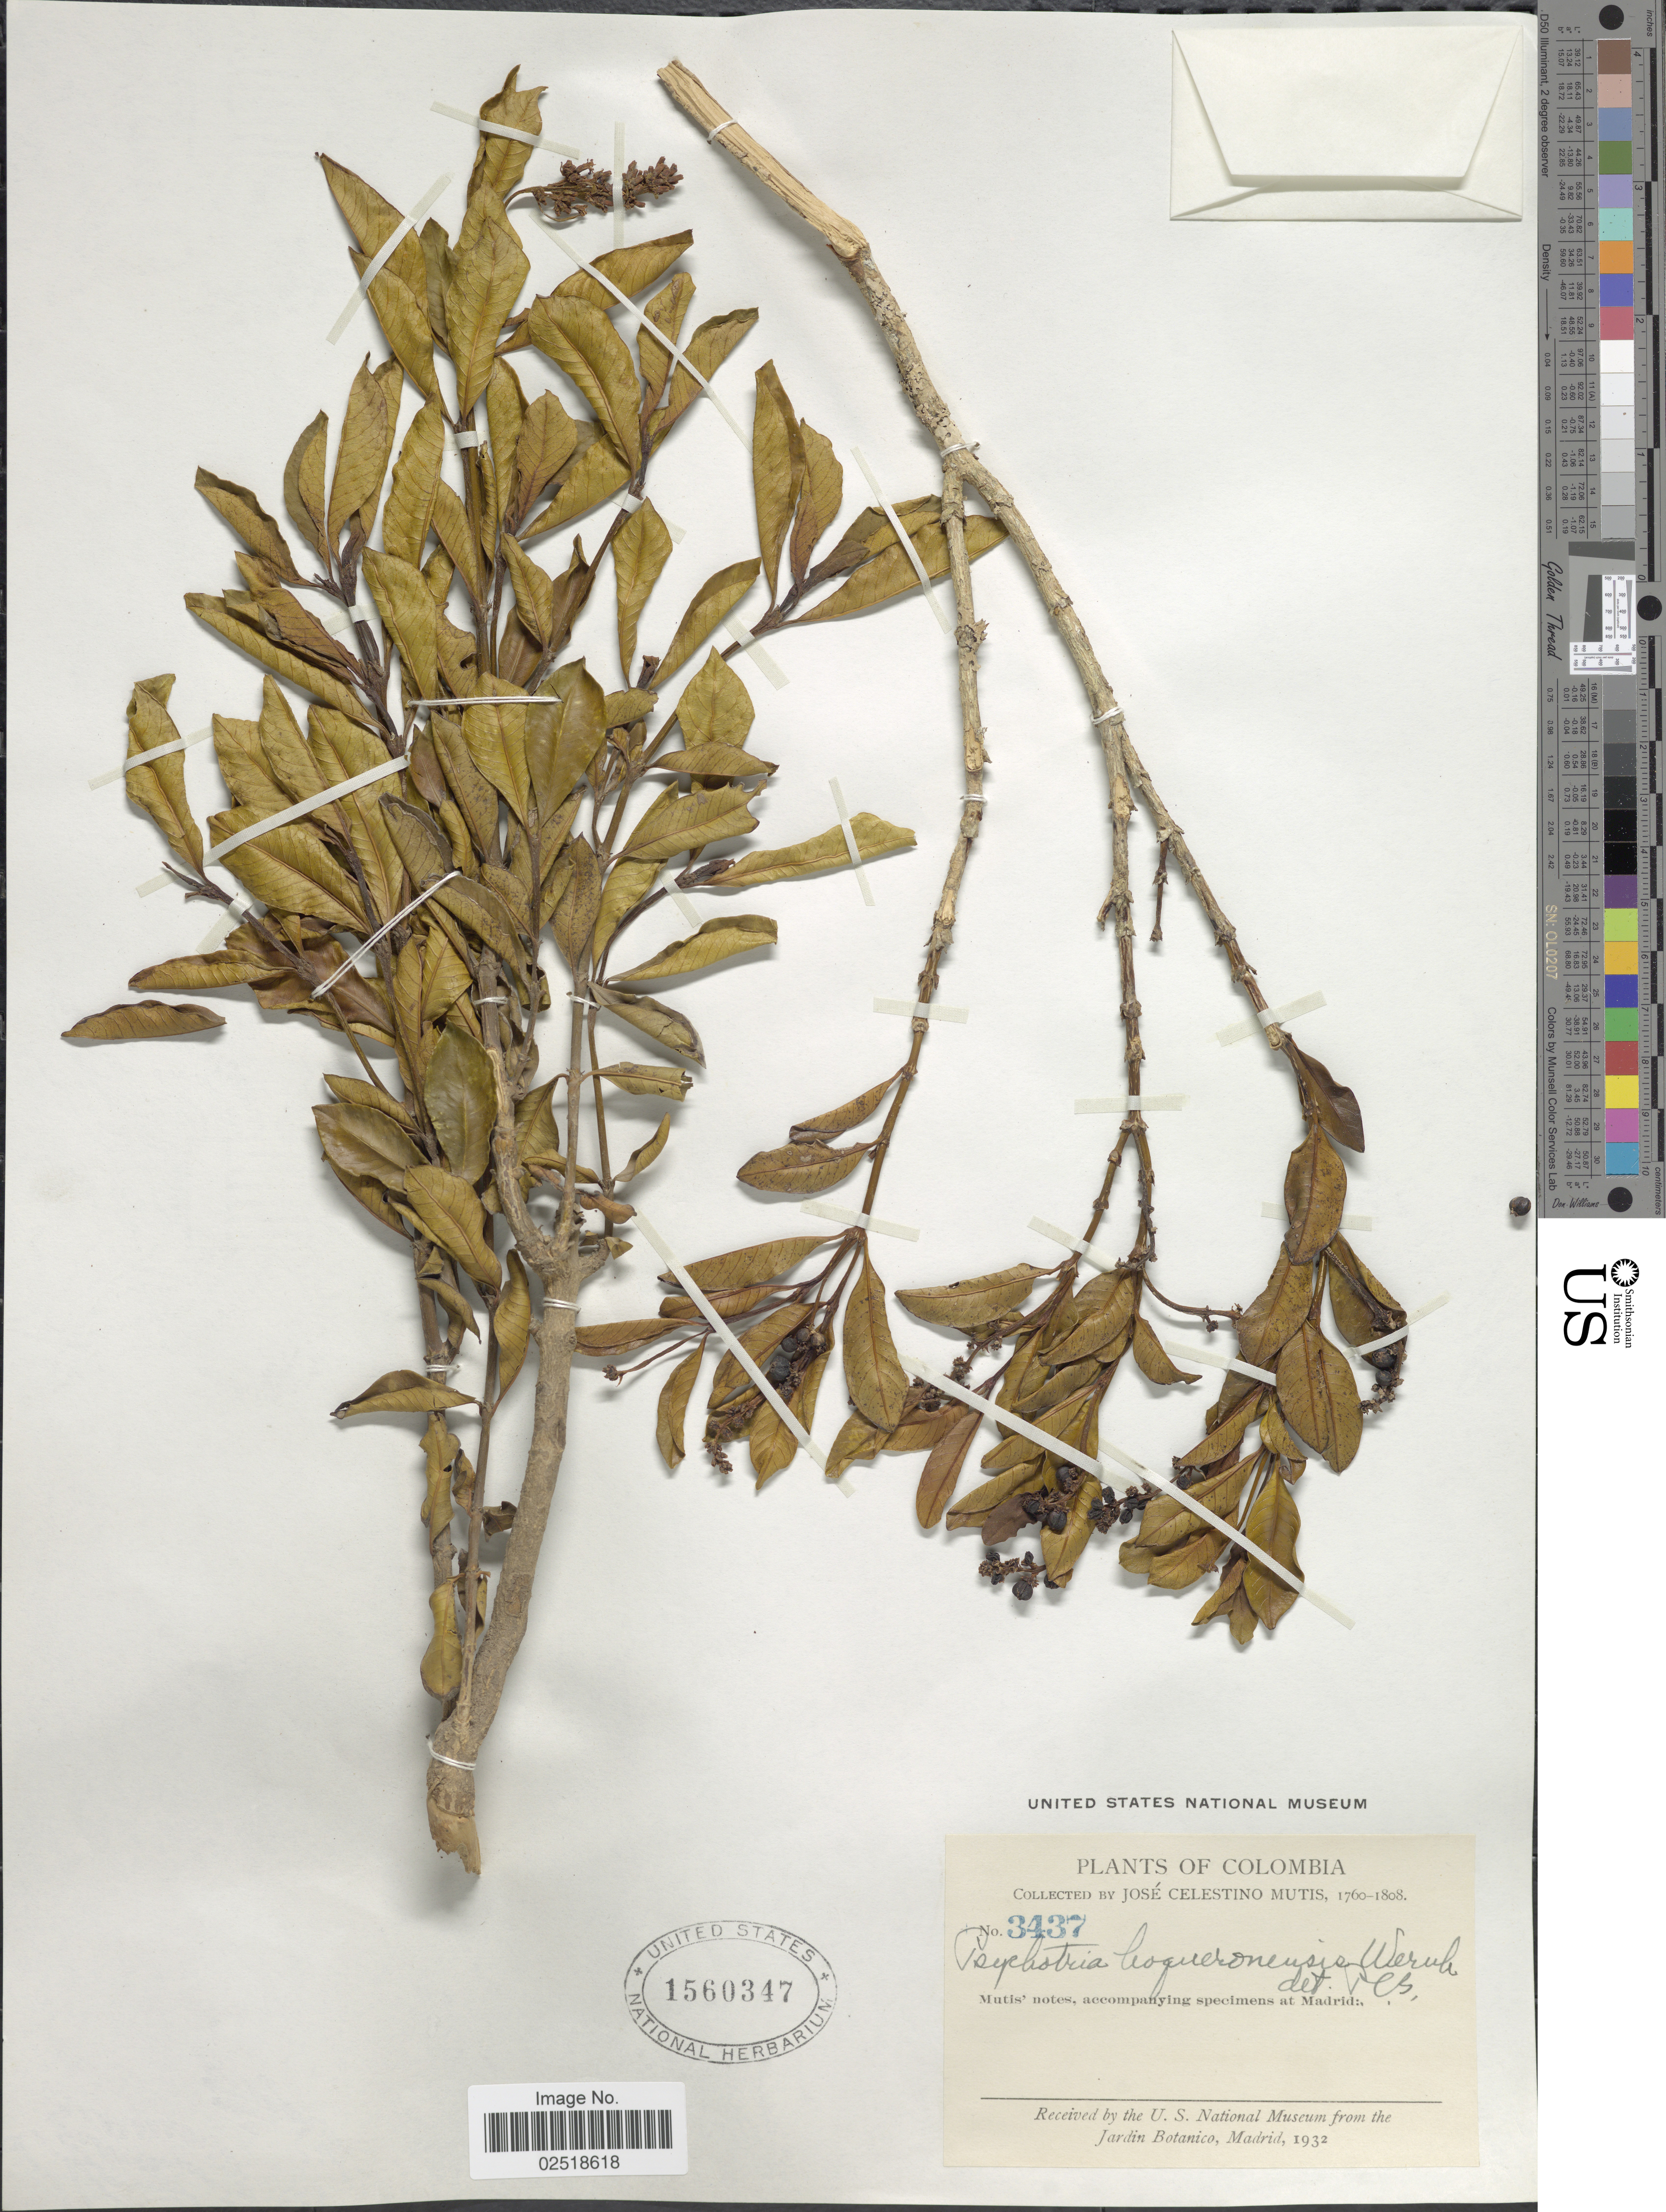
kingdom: Plantae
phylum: Tracheophyta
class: Magnoliopsida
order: Gentianales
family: Rubiaceae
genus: Psychotria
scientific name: Psychotria boqueronensis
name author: Wernham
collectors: J. C. B. Mutis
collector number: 3437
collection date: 1760/1808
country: Colombia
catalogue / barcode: US 1560347